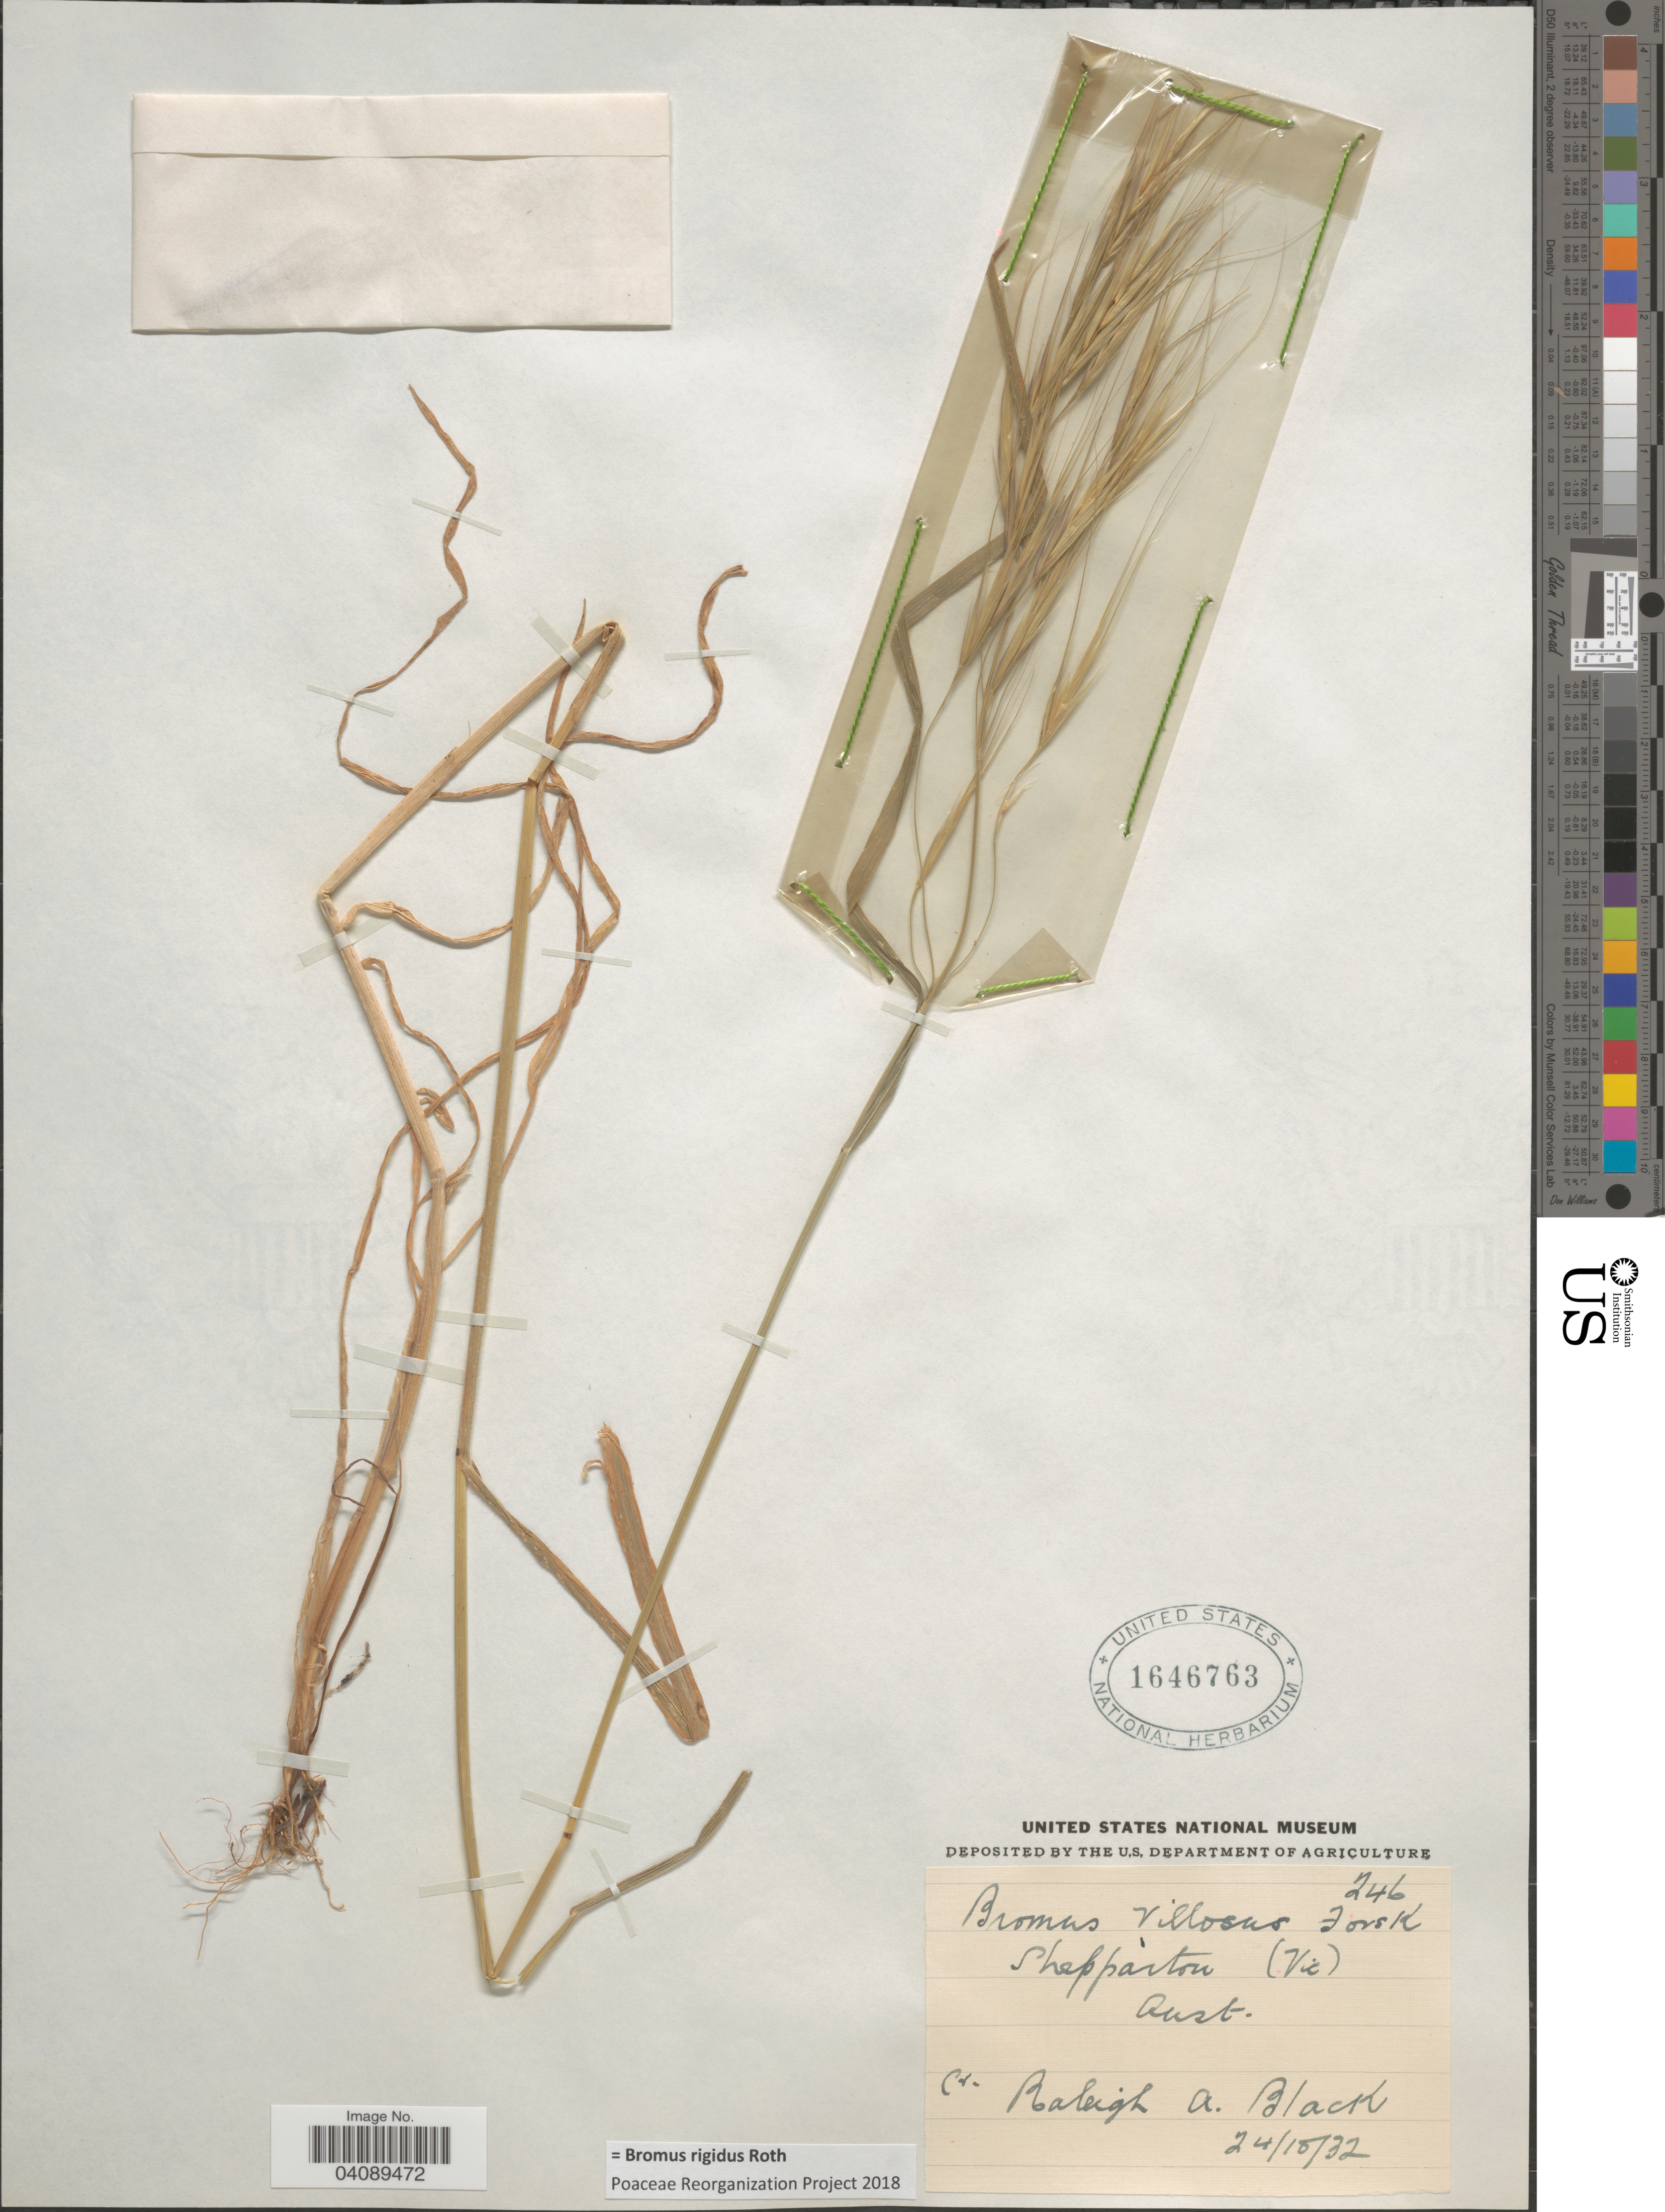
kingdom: Plantae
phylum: Tracheophyta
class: Liliopsida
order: Poales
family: Poaceae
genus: Bromus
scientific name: Bromus rigidus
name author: Roth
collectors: R. A. Black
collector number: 246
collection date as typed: Transcribed d/m/y: 24/10/32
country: Australia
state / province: Victoria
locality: Shepparton (Vic).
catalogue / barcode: US 1646763